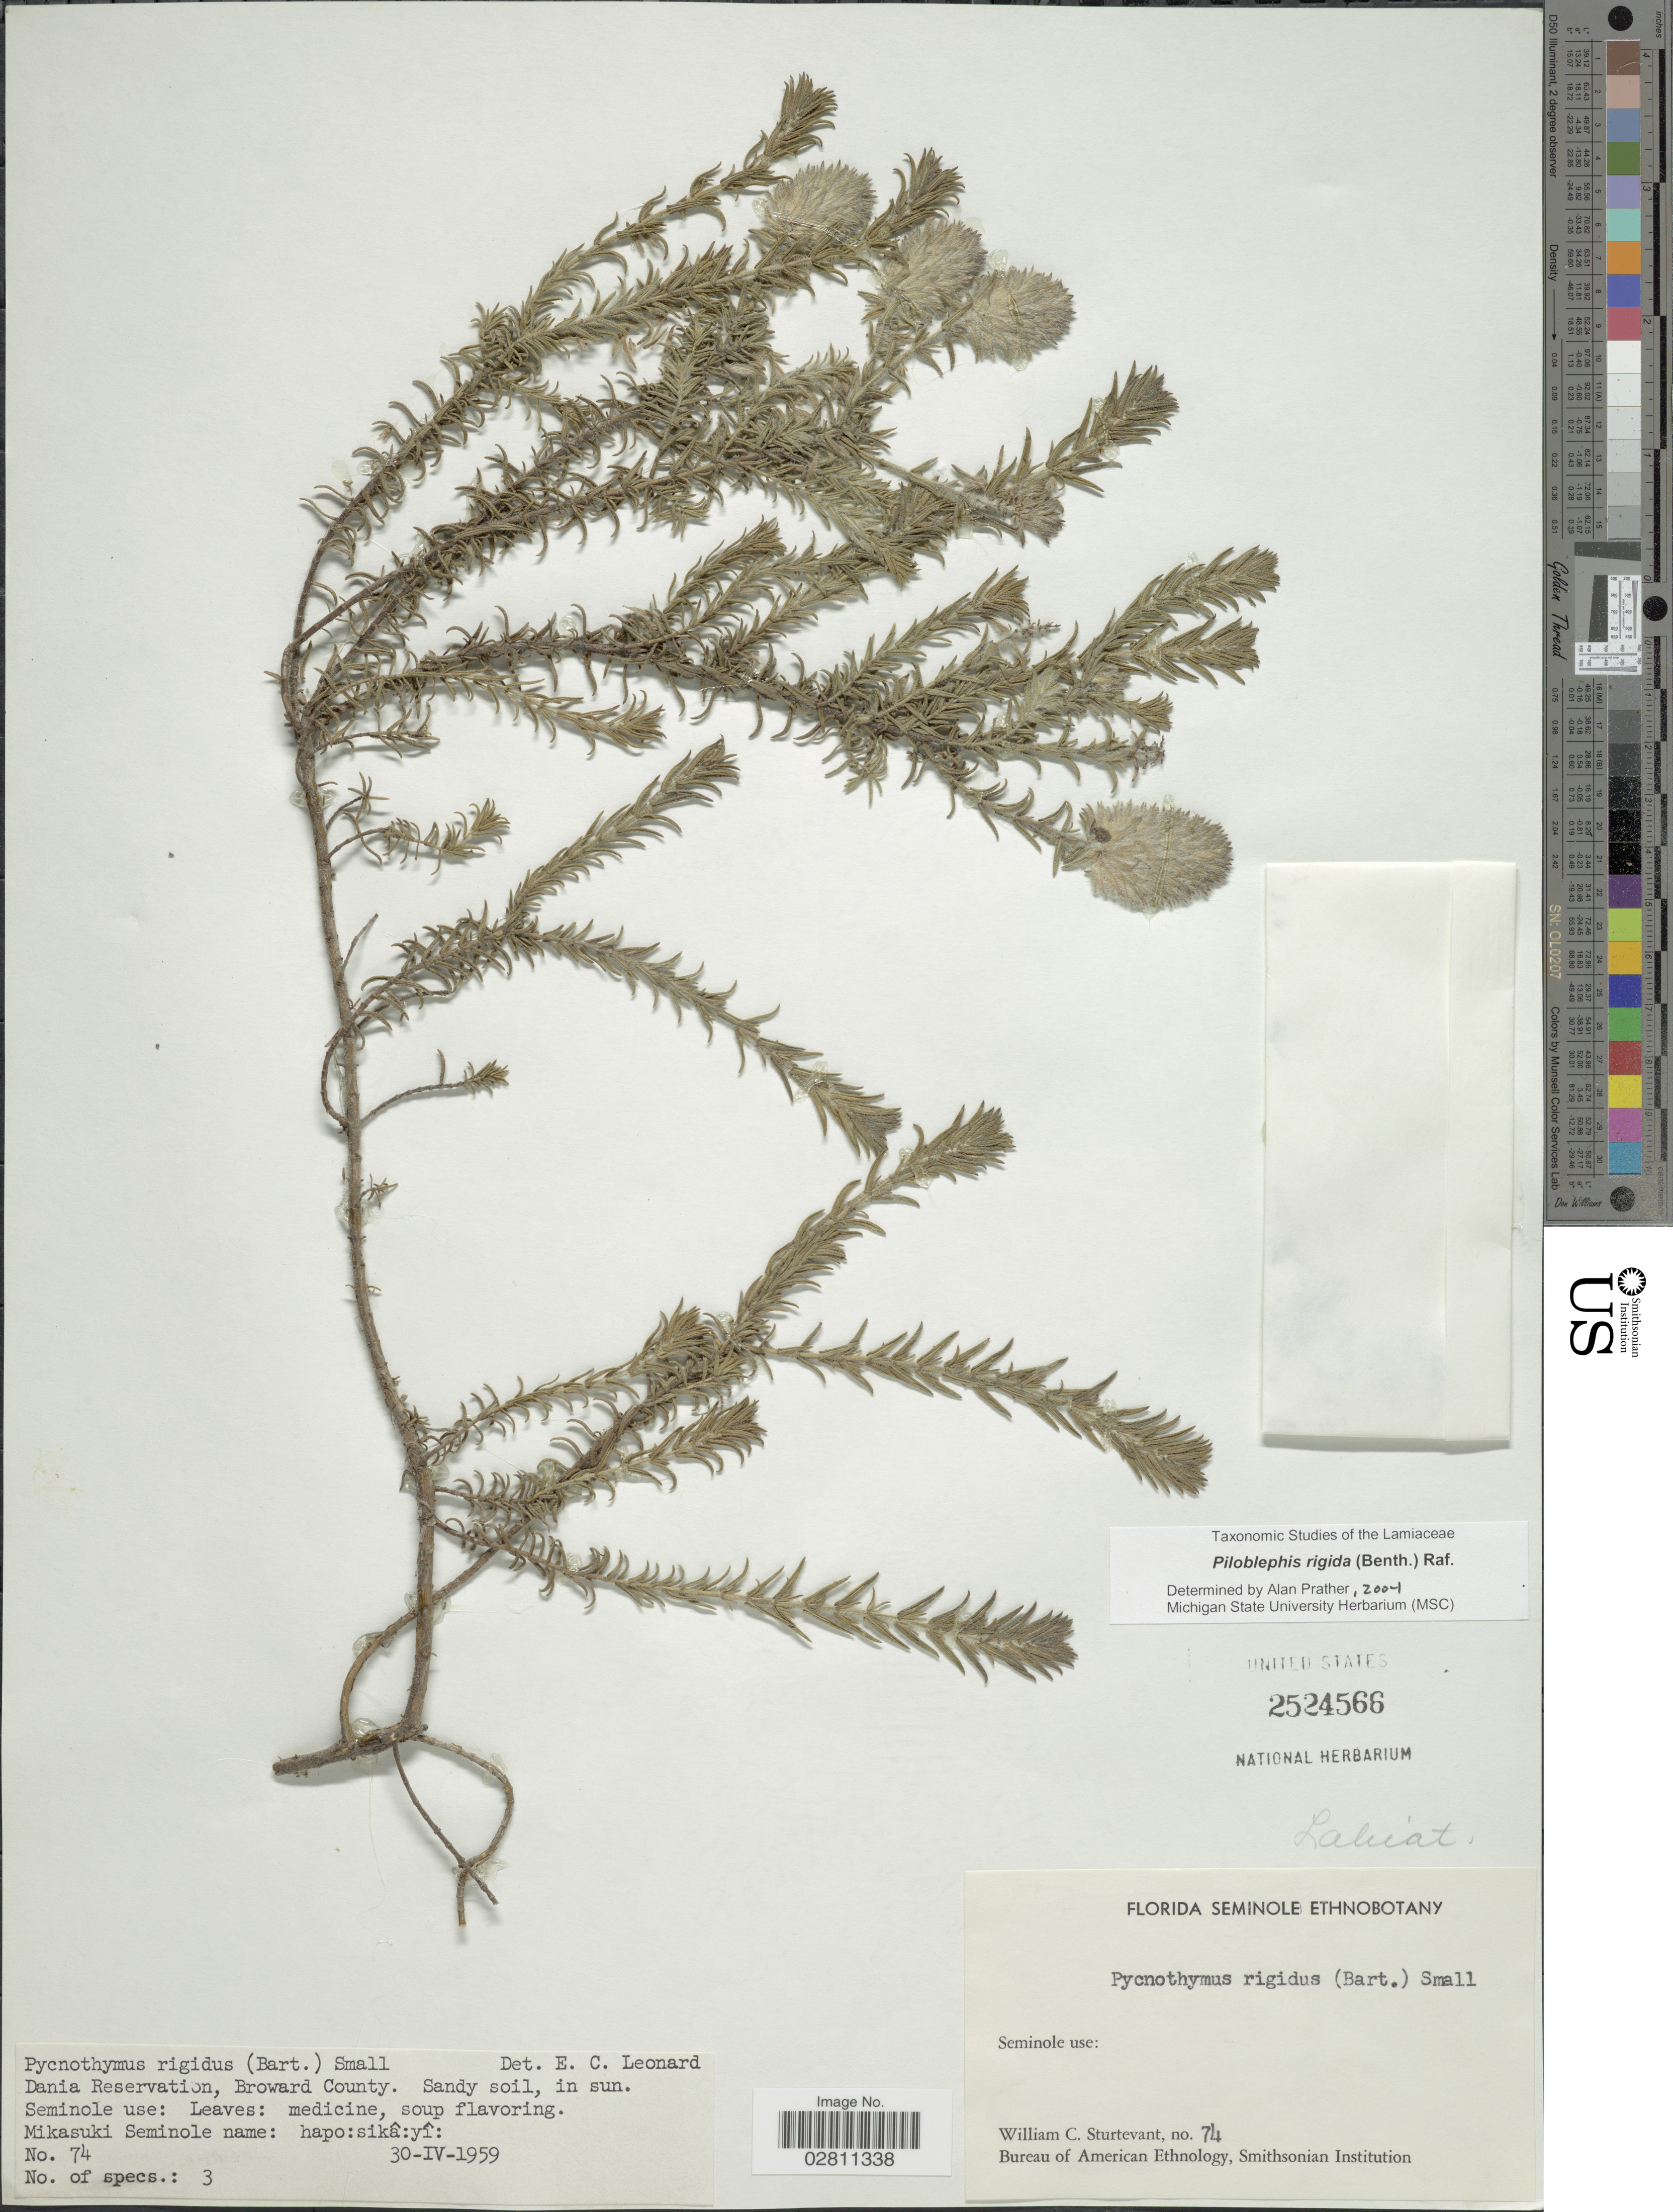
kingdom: Plantae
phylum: Tracheophyta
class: Magnoliopsida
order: Lamiales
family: Lamiaceae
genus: Piloblephis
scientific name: Piloblephis rigida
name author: (Bartram ex Benth.) Raf.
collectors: W. Sturtevant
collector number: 74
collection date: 1959-04-30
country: United States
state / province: Florida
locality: Dania Reservation, Broward County.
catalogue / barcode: US 2524566